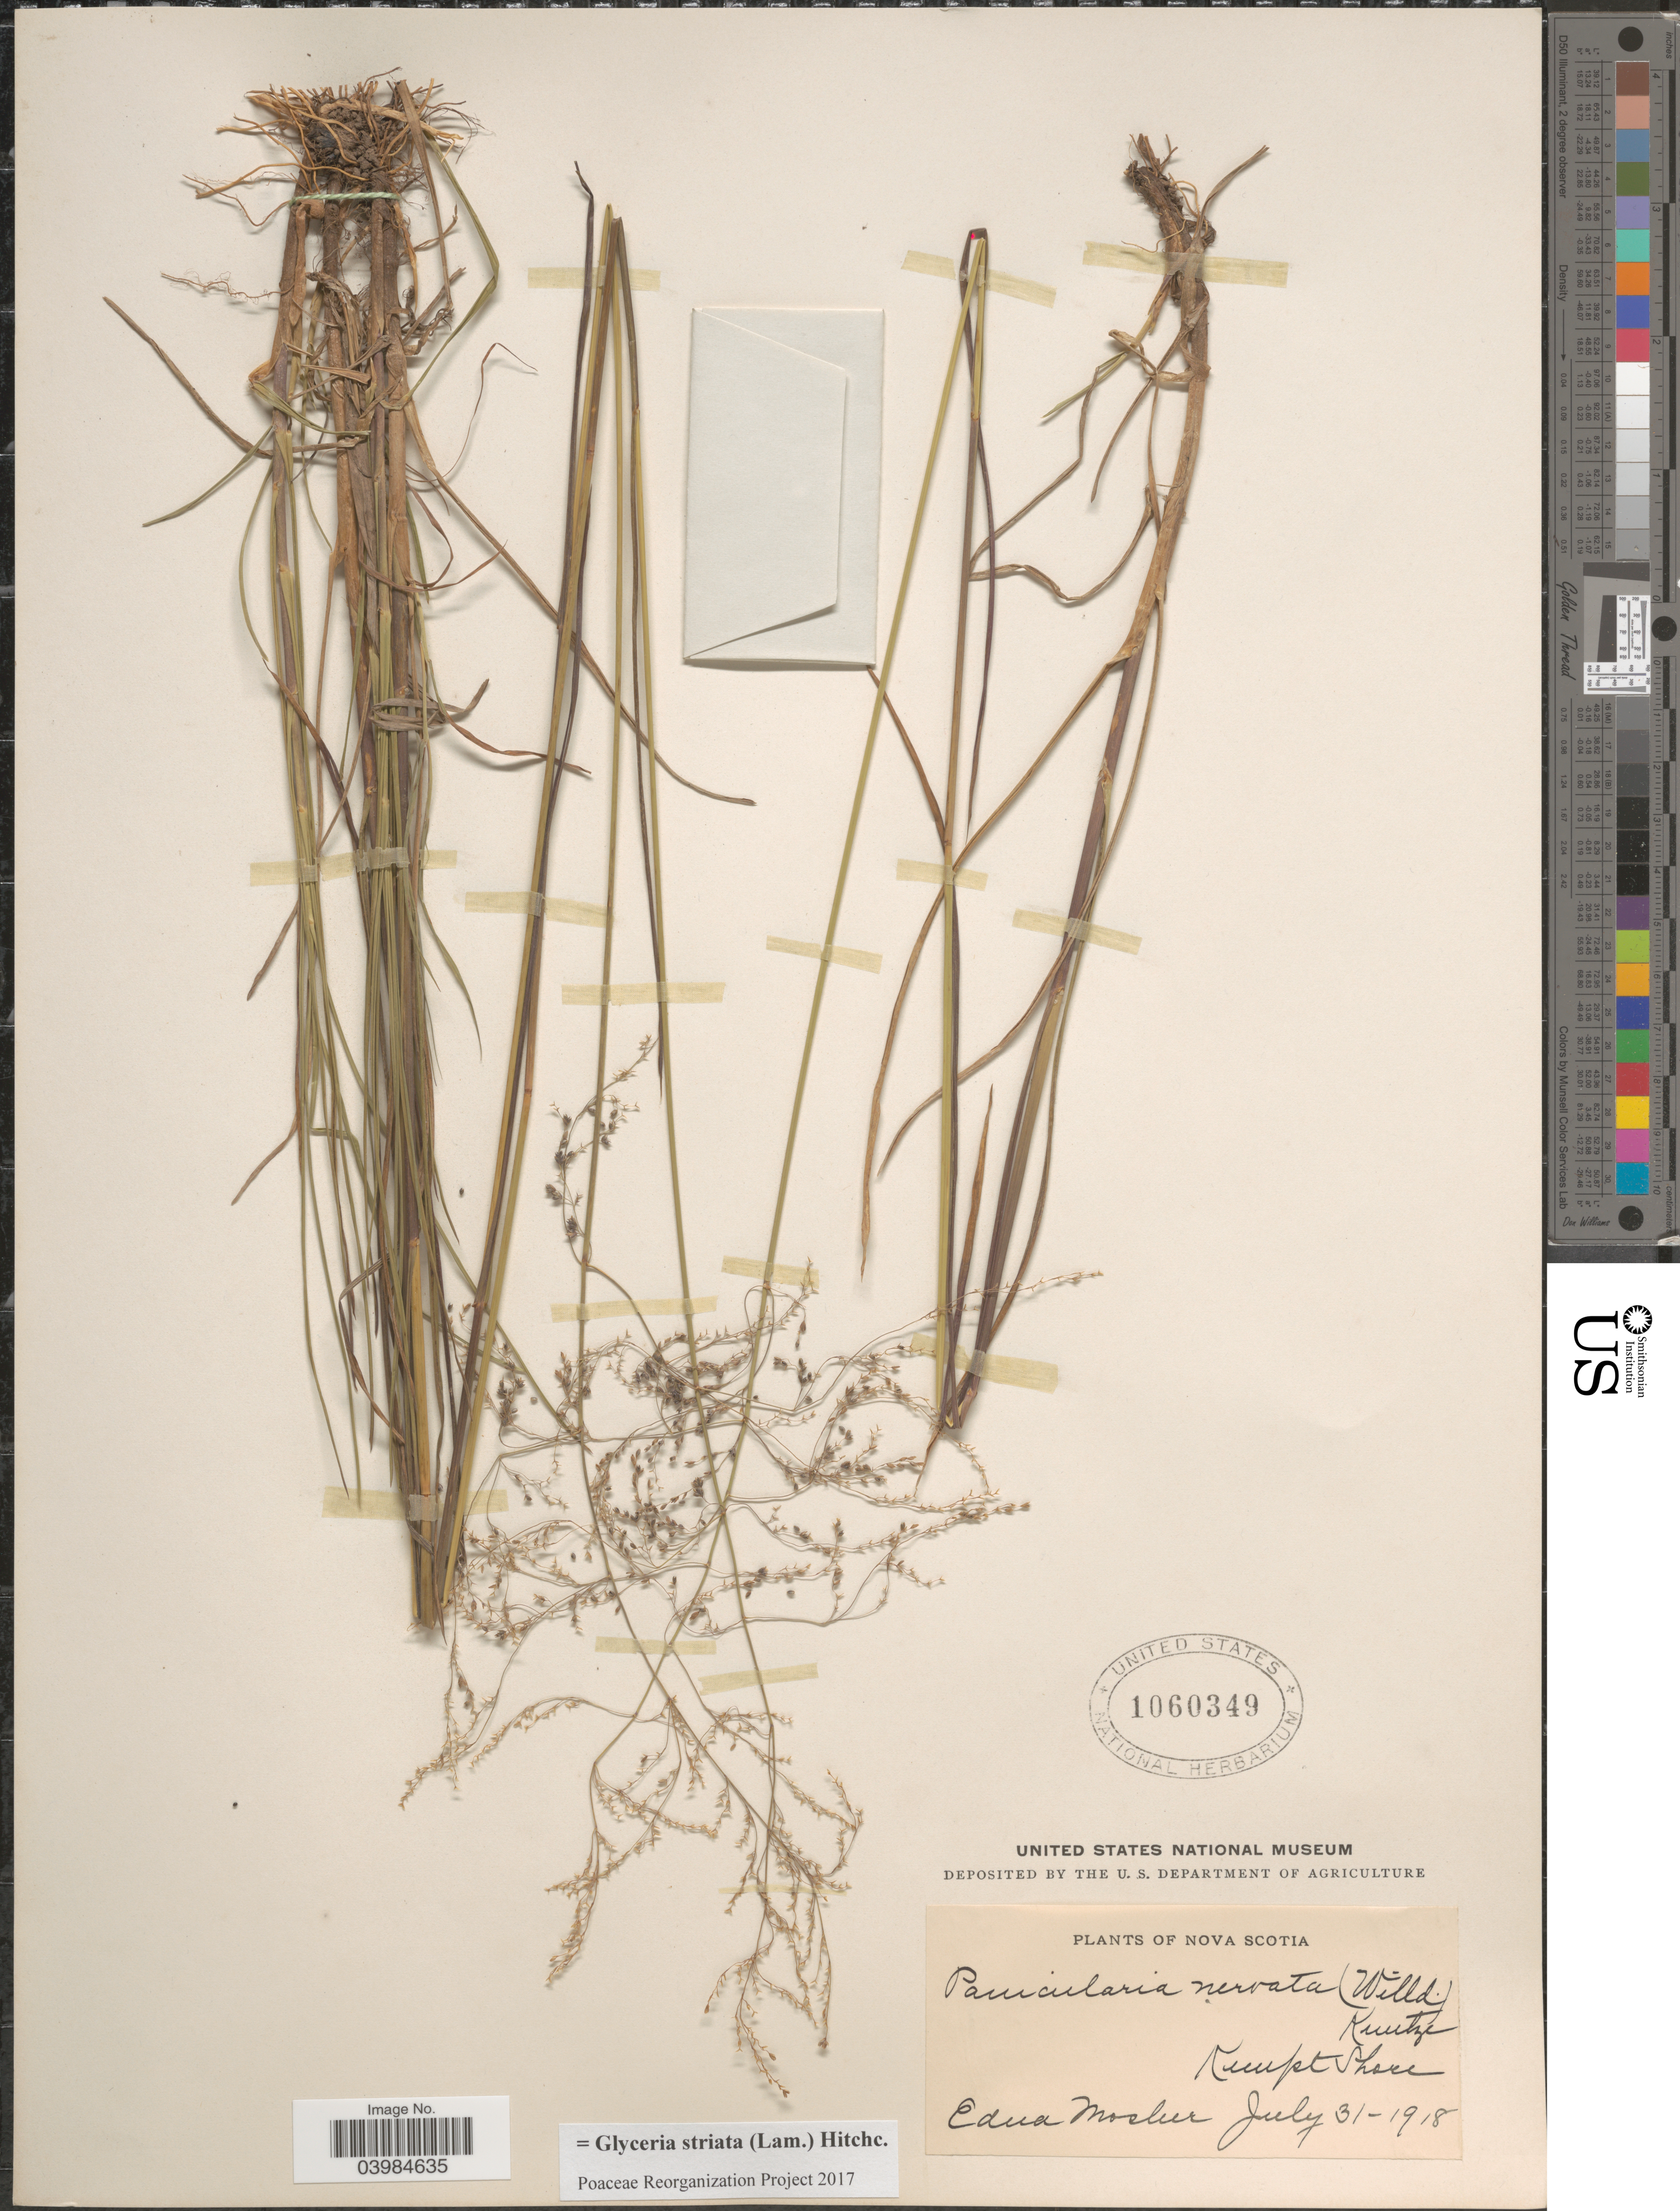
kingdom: Plantae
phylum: Tracheophyta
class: Liliopsida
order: Poales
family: Poaceae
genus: Glyceria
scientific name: Glyceria striata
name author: (Lam.) Hitchc.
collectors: E. Mosher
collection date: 1918-07-31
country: Canada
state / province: Nova Scotia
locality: Kempt Shore.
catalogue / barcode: US 1060349